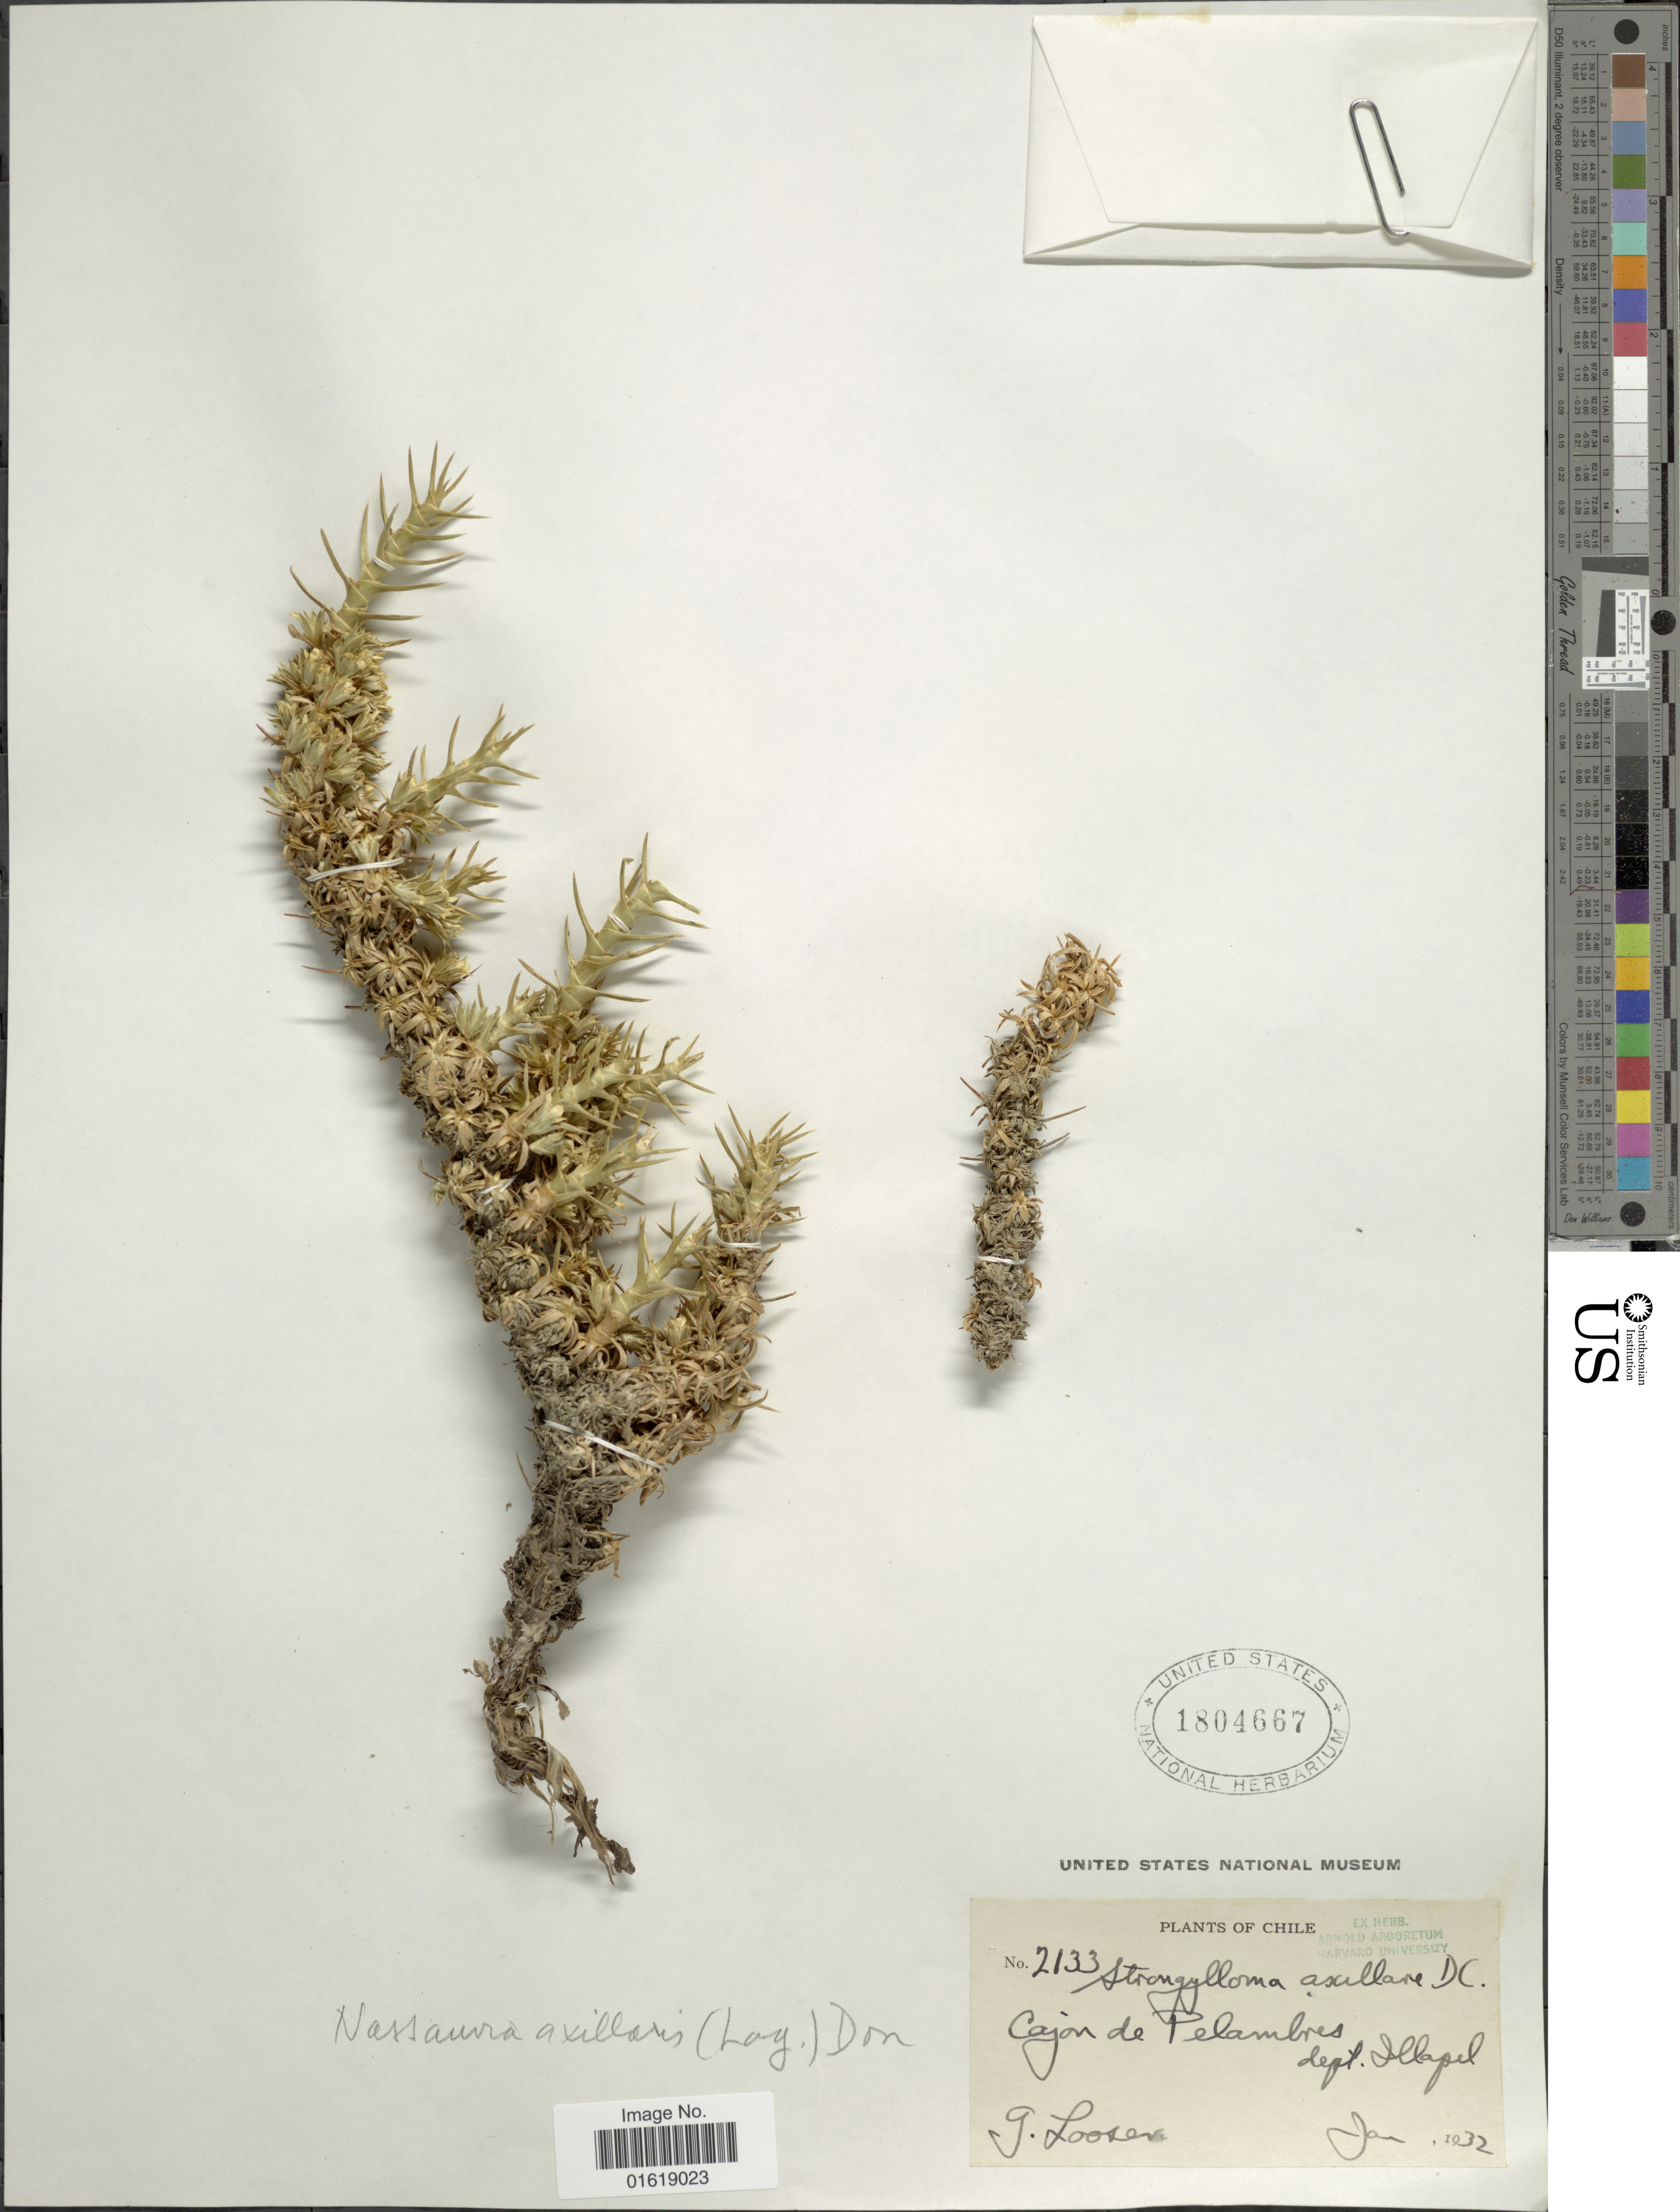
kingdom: Plantae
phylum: Tracheophyta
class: Magnoliopsida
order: Asterales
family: Asteraceae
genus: Nassauvia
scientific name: Nassauvia axillaris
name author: D. Don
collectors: G. Looser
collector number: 2133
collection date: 1932-01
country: Chile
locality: Cajon de Pelambres, dept. Illapel.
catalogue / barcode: US 1804667